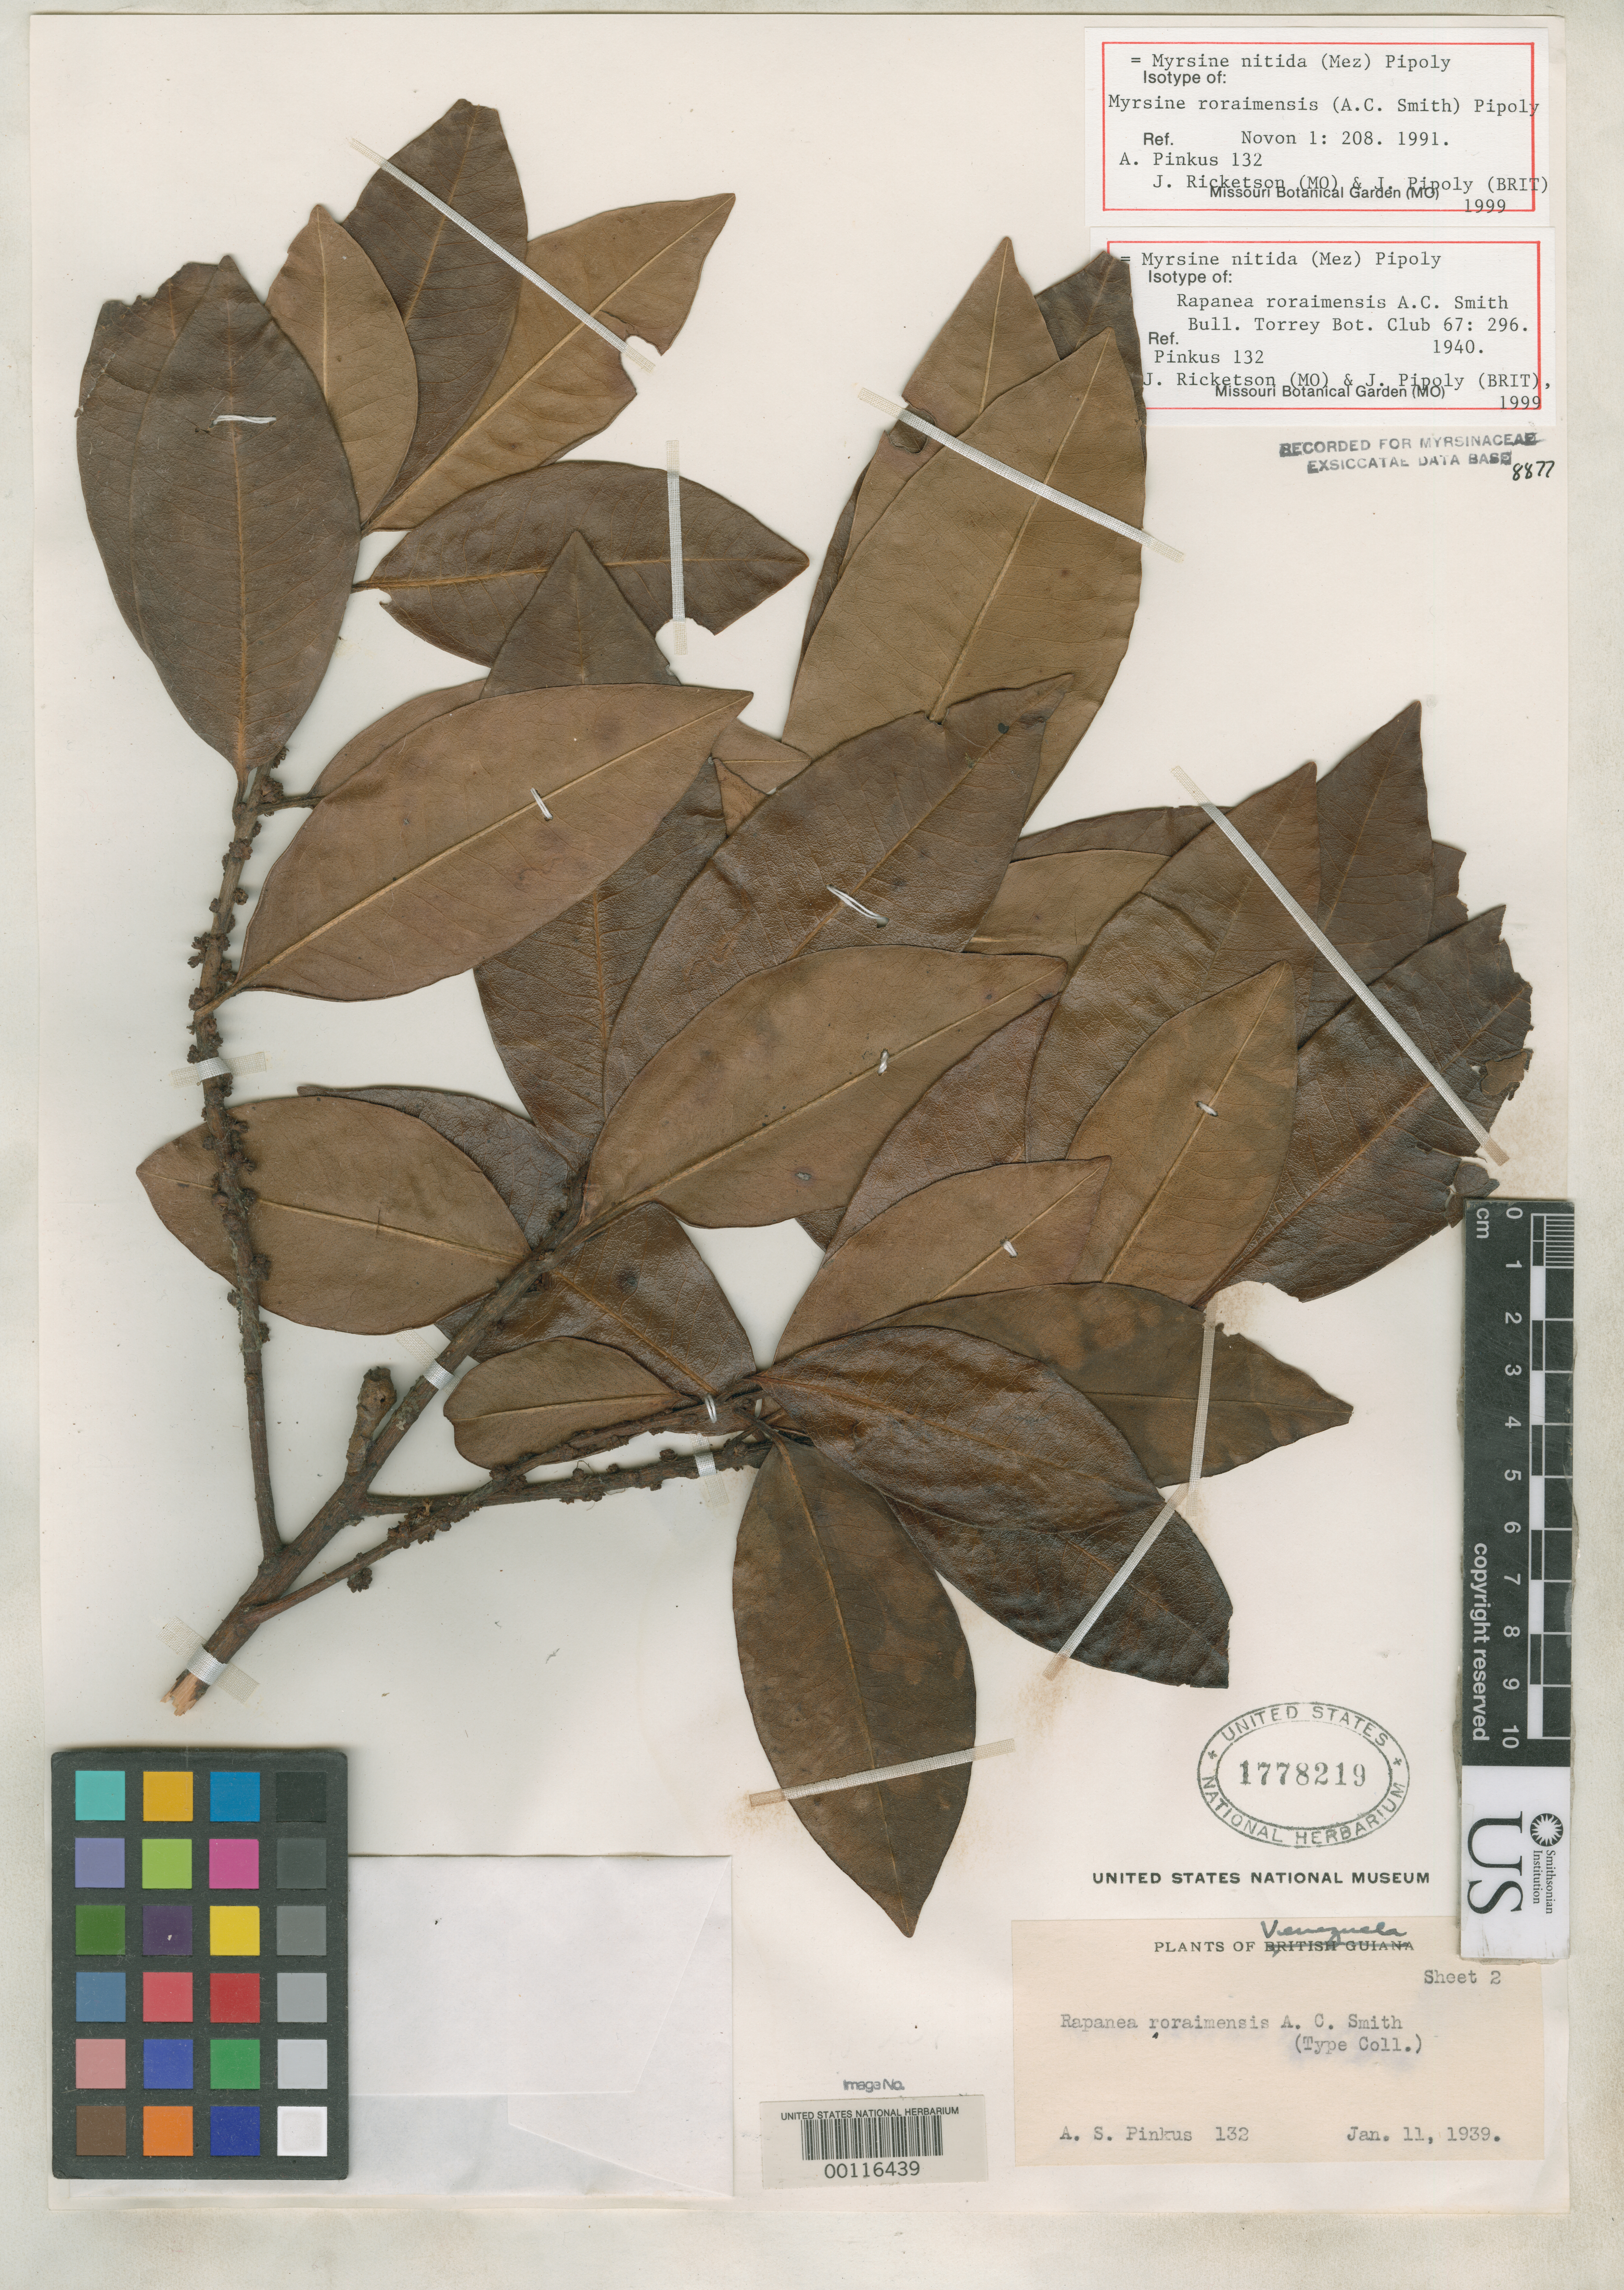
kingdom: Plantae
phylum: Tracheophyta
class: Magnoliopsida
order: Ericales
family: Primulaceae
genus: Rapanea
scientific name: Rapanea roraimensis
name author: A.C. Sm.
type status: Isotype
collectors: A. Pinkus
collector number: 132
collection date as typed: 11 Jan 1939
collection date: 1939-01-11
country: Venezuela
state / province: Bolivar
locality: SW slopes of Mt. Roraima.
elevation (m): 2377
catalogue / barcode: US 1778219